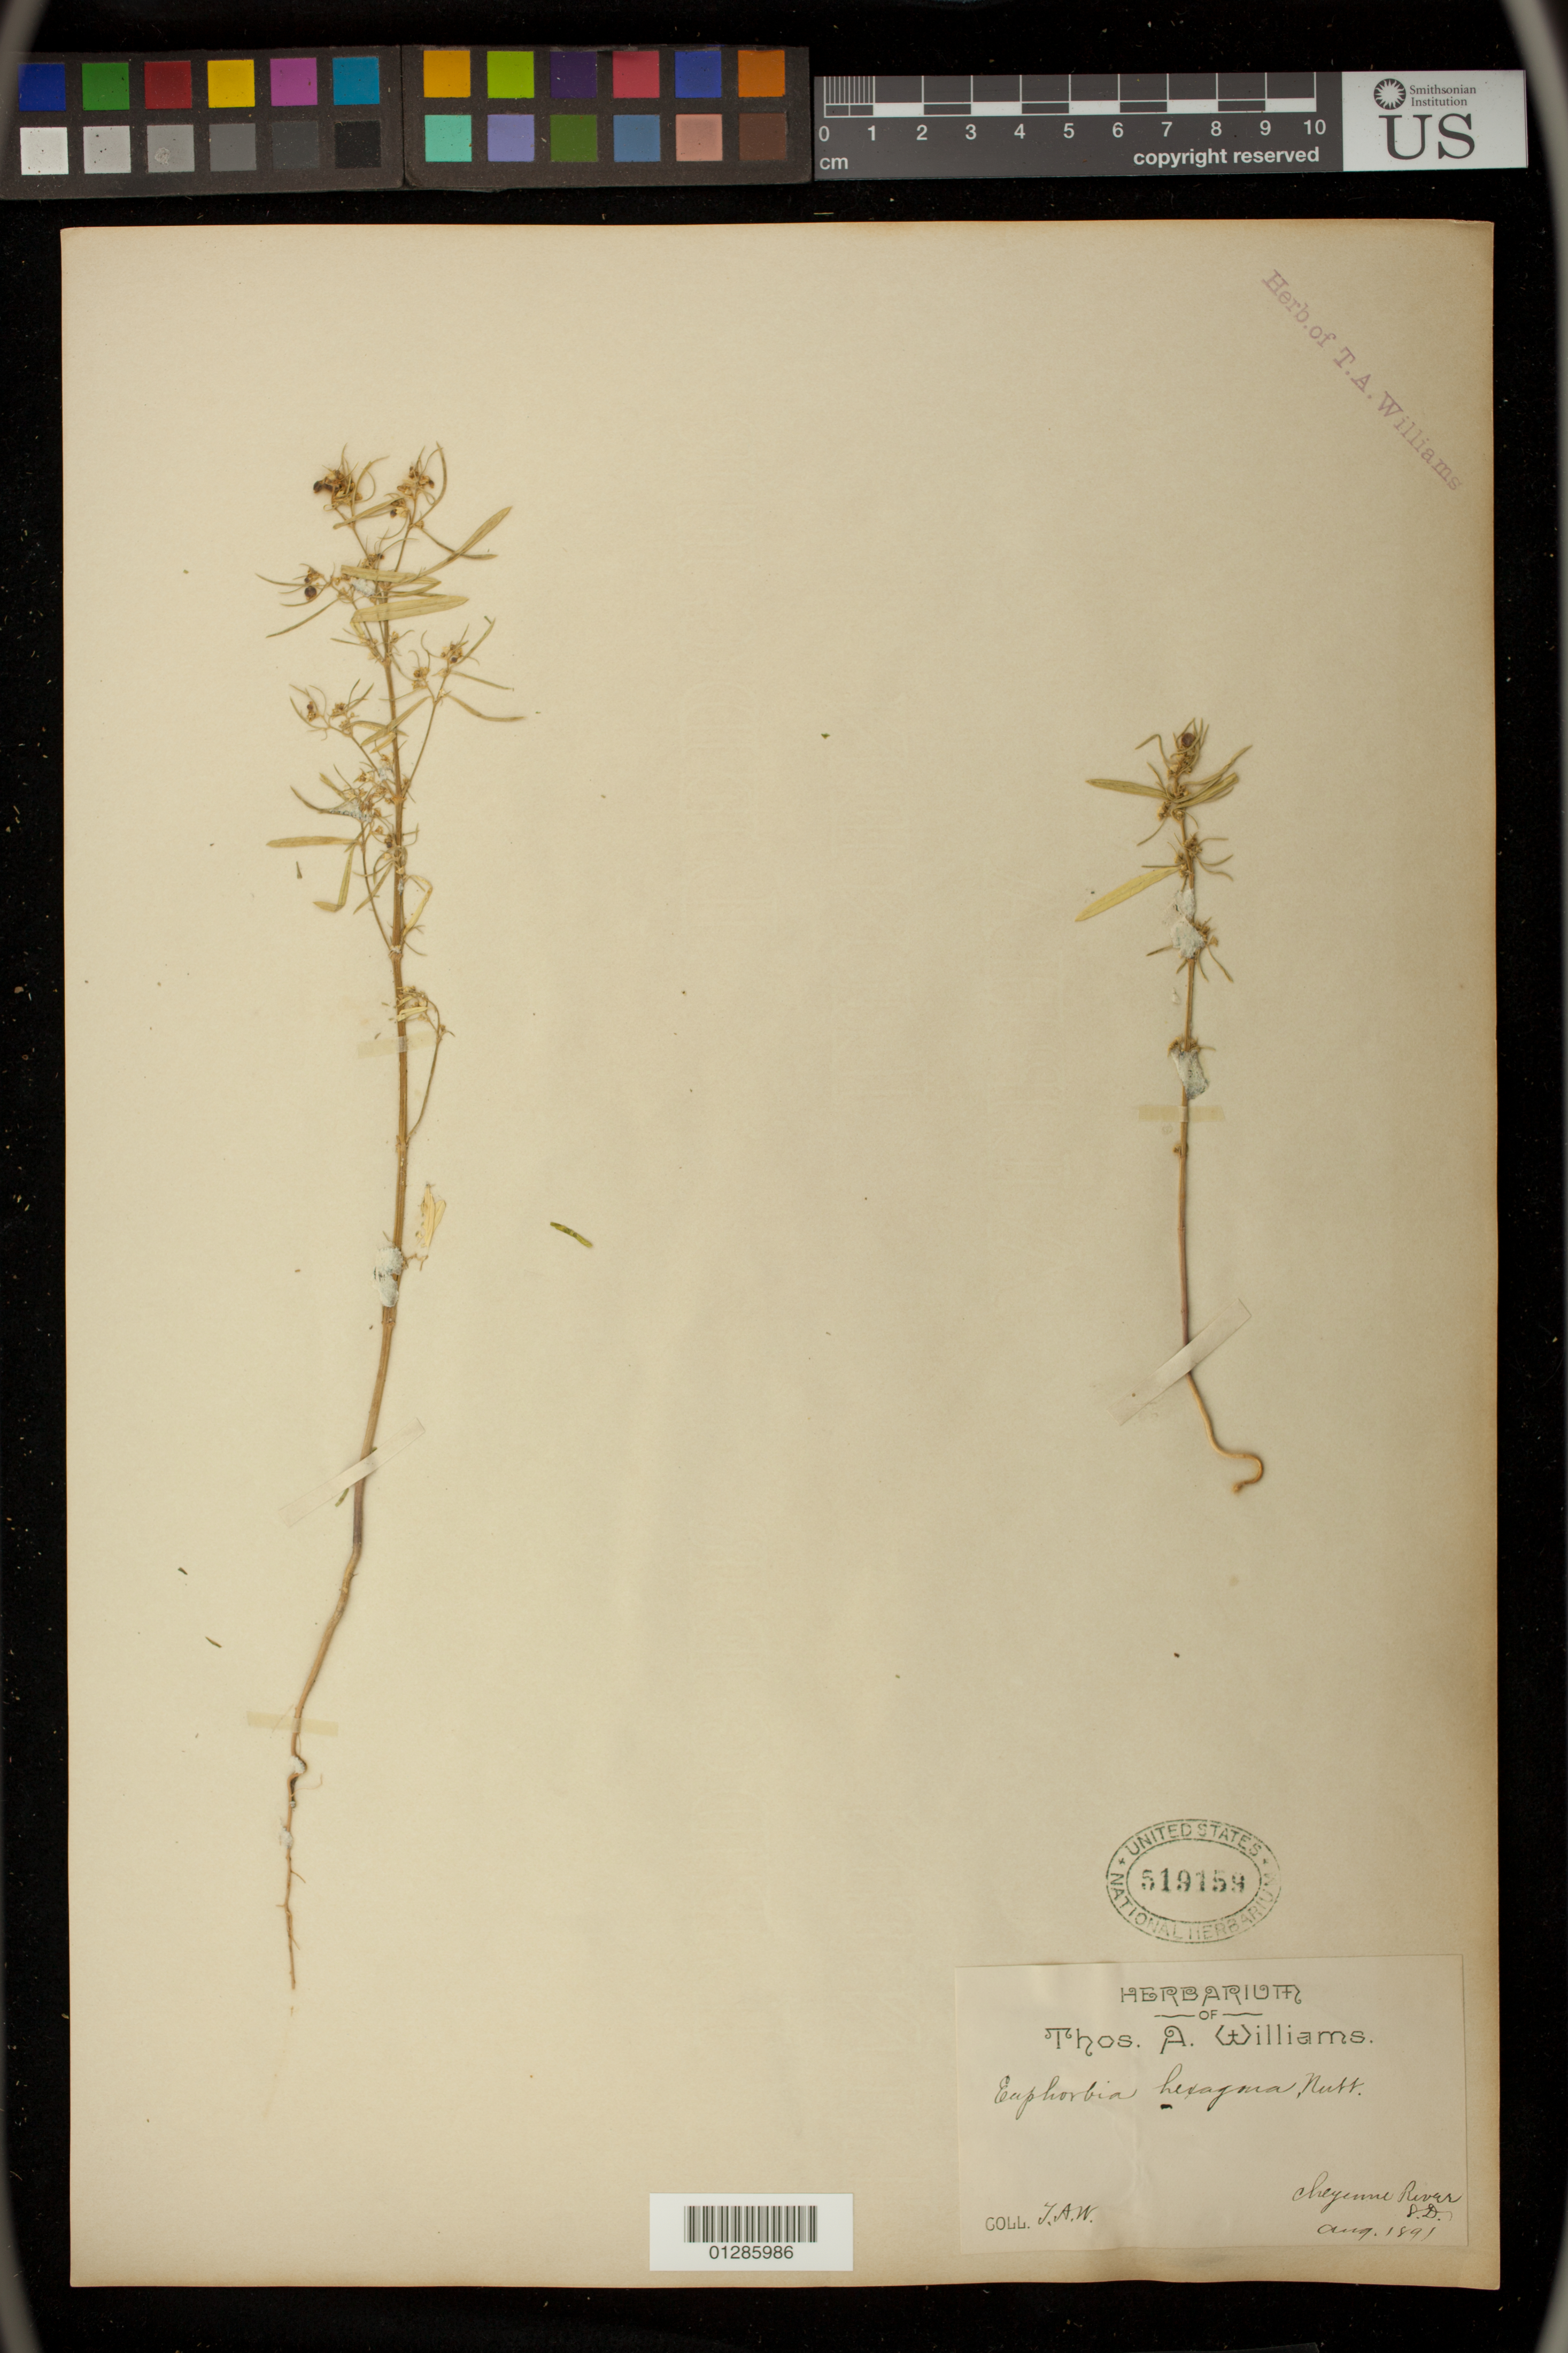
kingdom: Plantae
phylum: Tracheophyta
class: Magnoliopsida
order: Malpighiales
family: Euphorbiaceae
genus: Euphorbia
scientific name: Euphorbia hexagona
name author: Nutt. ex Spreng.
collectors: T. A. Williams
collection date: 1891-08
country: United States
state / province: South Dakota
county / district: Dewey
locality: Cheyenne River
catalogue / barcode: US 519159